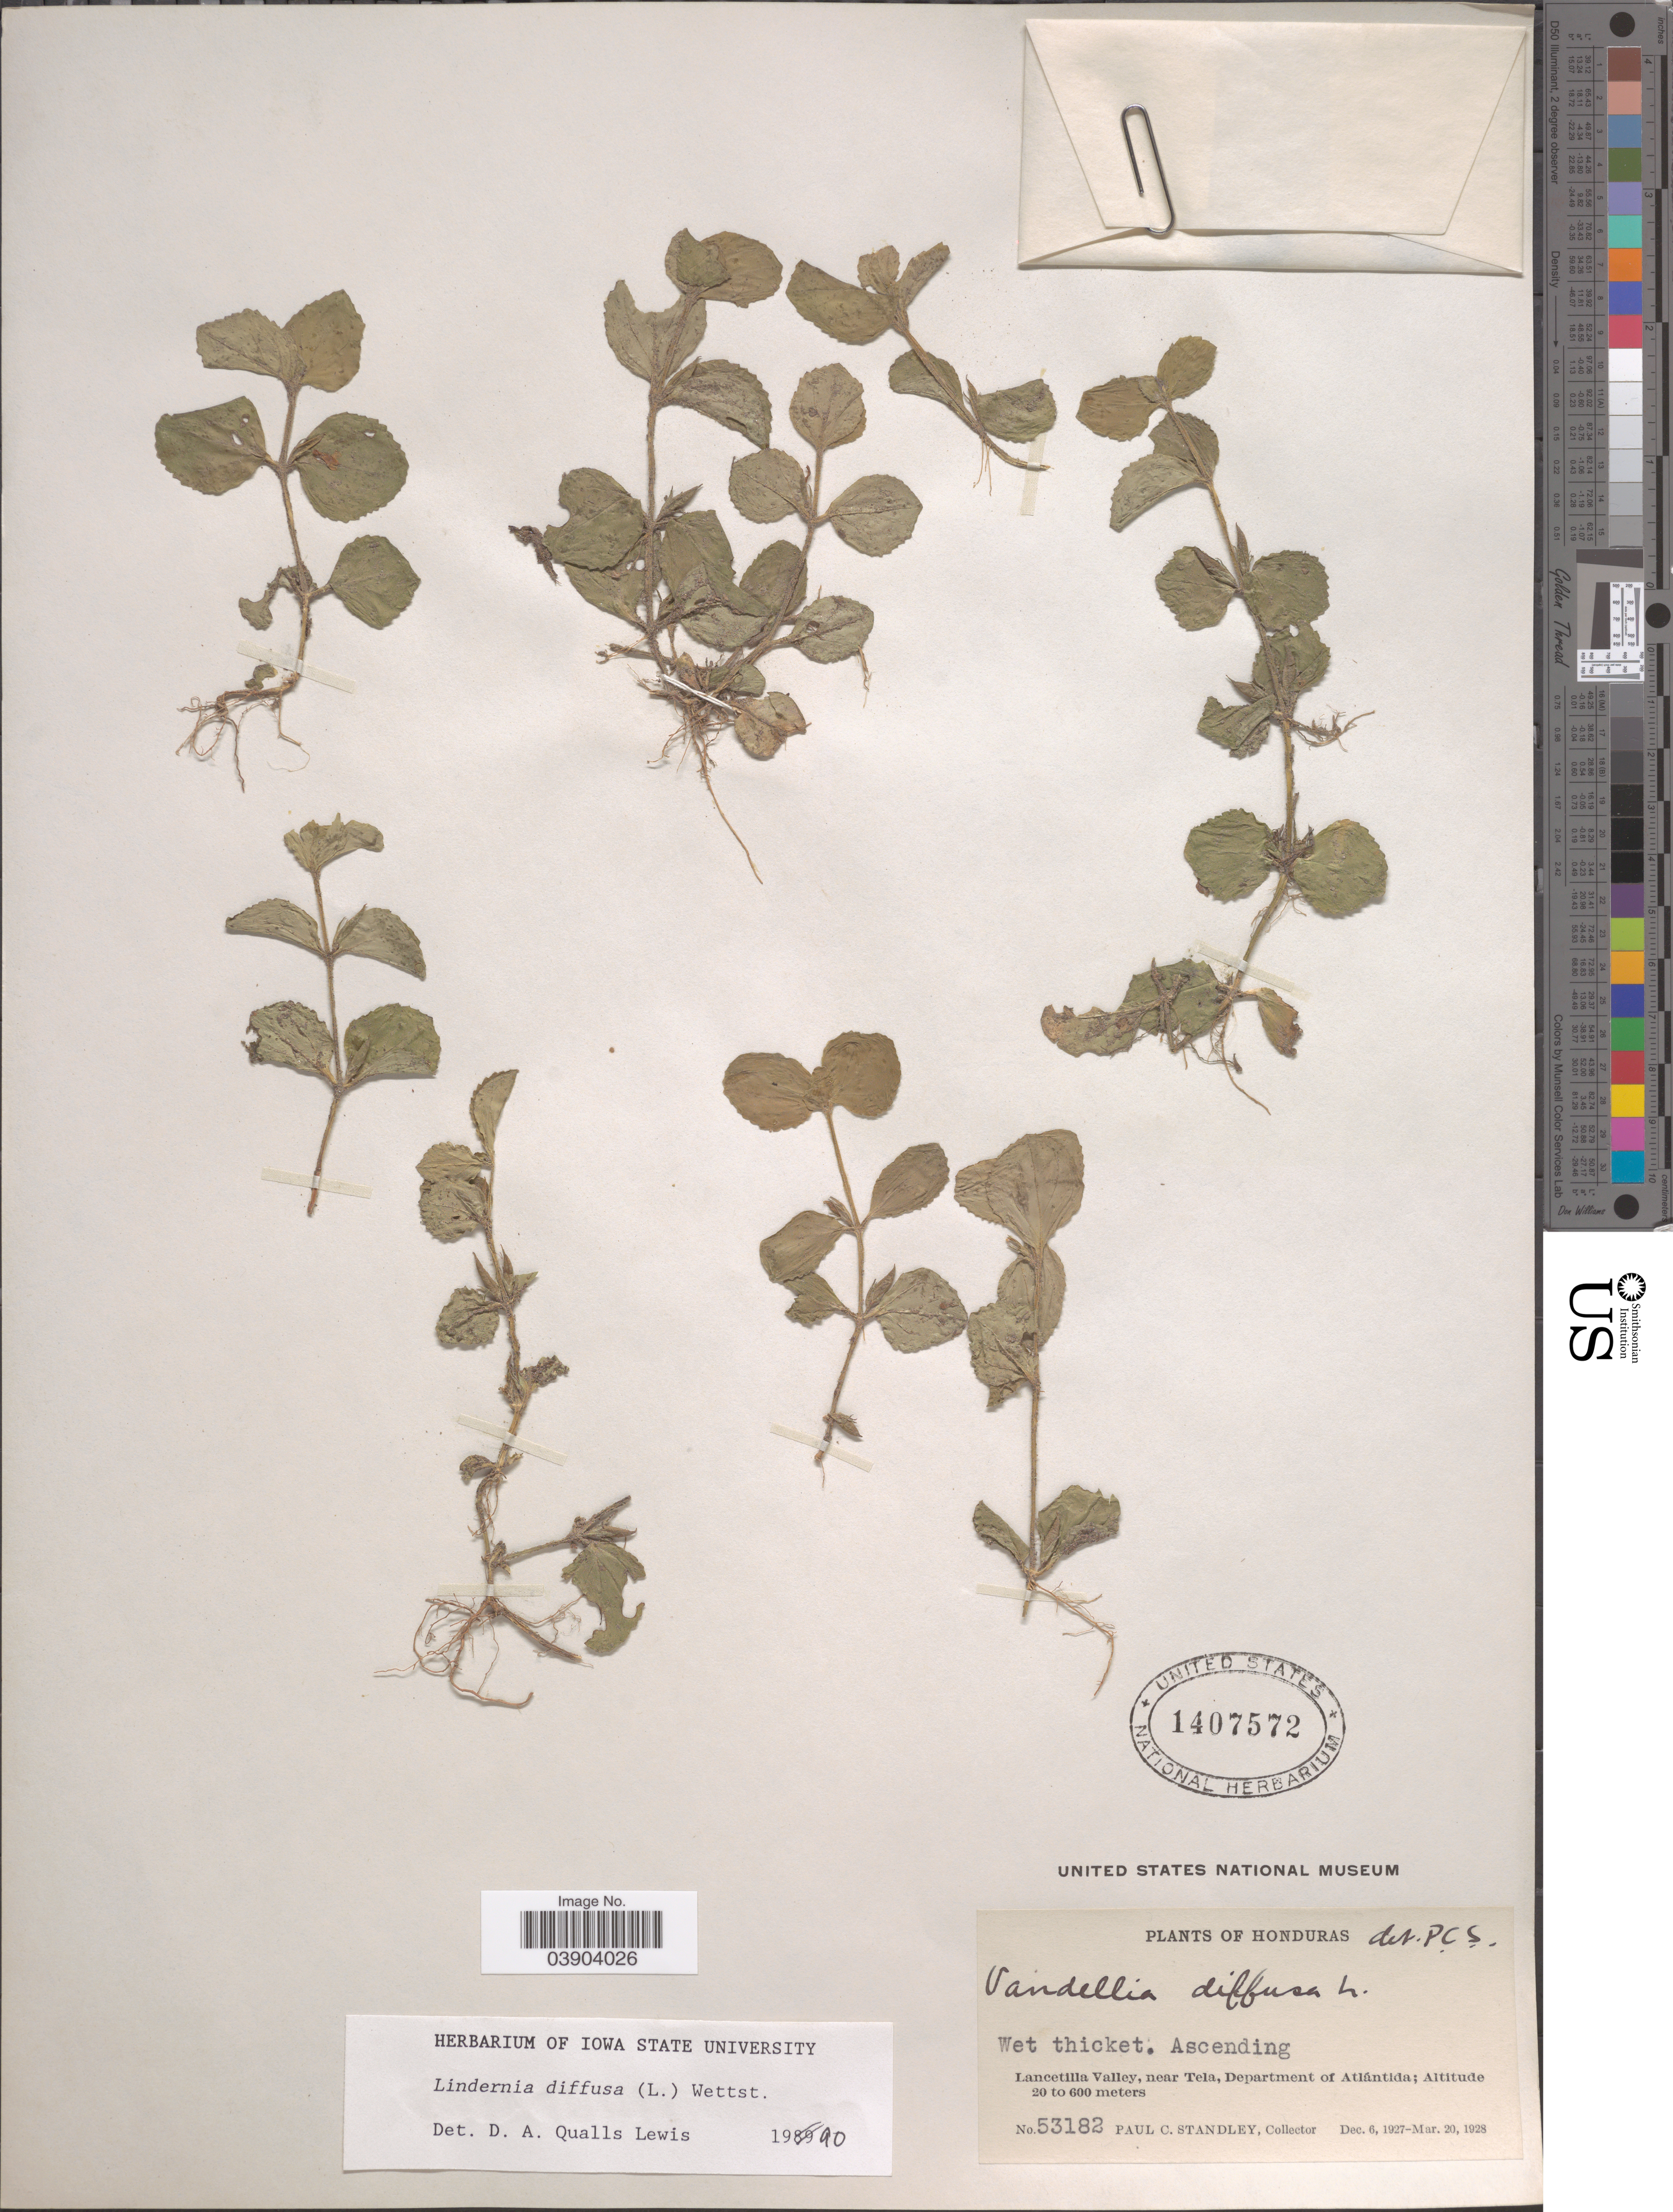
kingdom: Plantae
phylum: Tracheophyta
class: Magnoliopsida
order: Lamiales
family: Linderniaceae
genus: Lindernia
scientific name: Lindernia diffusa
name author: (L.) Wettst.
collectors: P. C. Standley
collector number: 53182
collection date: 1927-12-06/1928-03-20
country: Honduras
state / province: Atlantida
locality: Wet thicket. Lancetilla Valley, near Tela, Department of Atlántida.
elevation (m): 20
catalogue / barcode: US 1407572